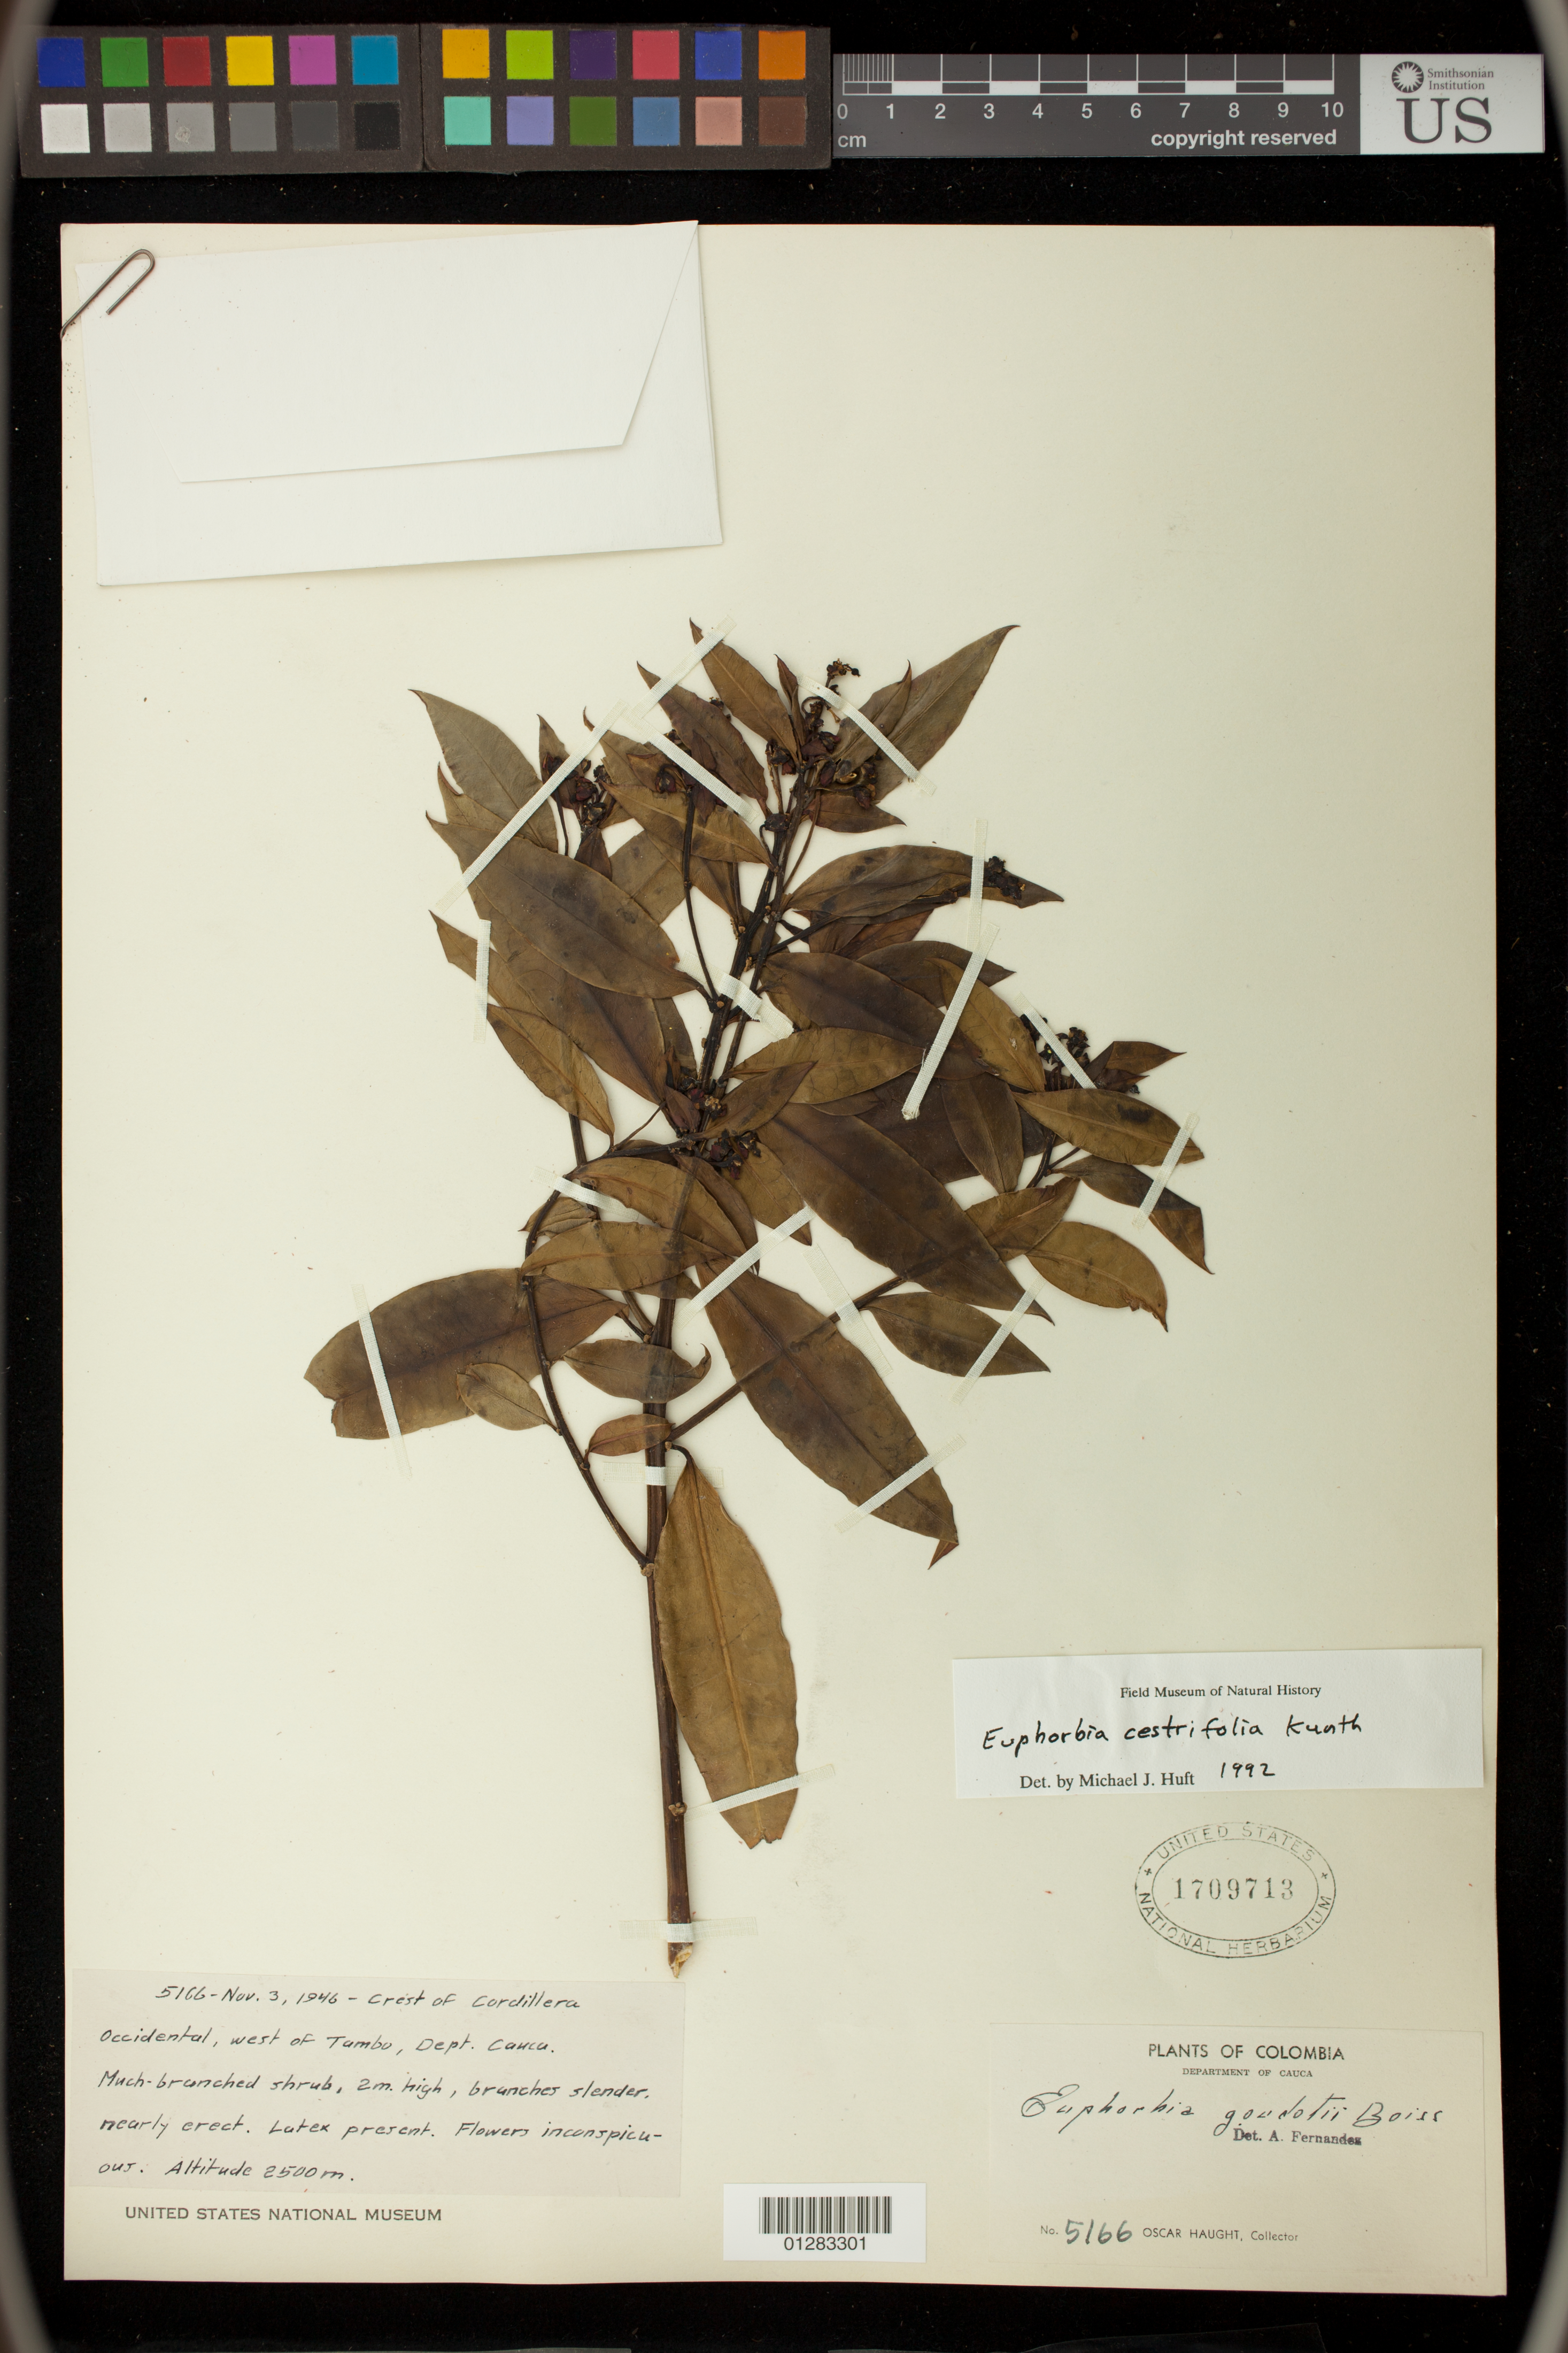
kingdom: Plantae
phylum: Tracheophyta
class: Magnoliopsida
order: Malpighiales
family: Euphorbiaceae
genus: Euphorbia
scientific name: Euphorbia cotinifolia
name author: L.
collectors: O. Haught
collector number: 5166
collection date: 1946-11-03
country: Colombia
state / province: Cauca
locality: Crest of Cordillera Occidental, west of Tambo.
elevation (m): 2500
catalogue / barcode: US 1709713